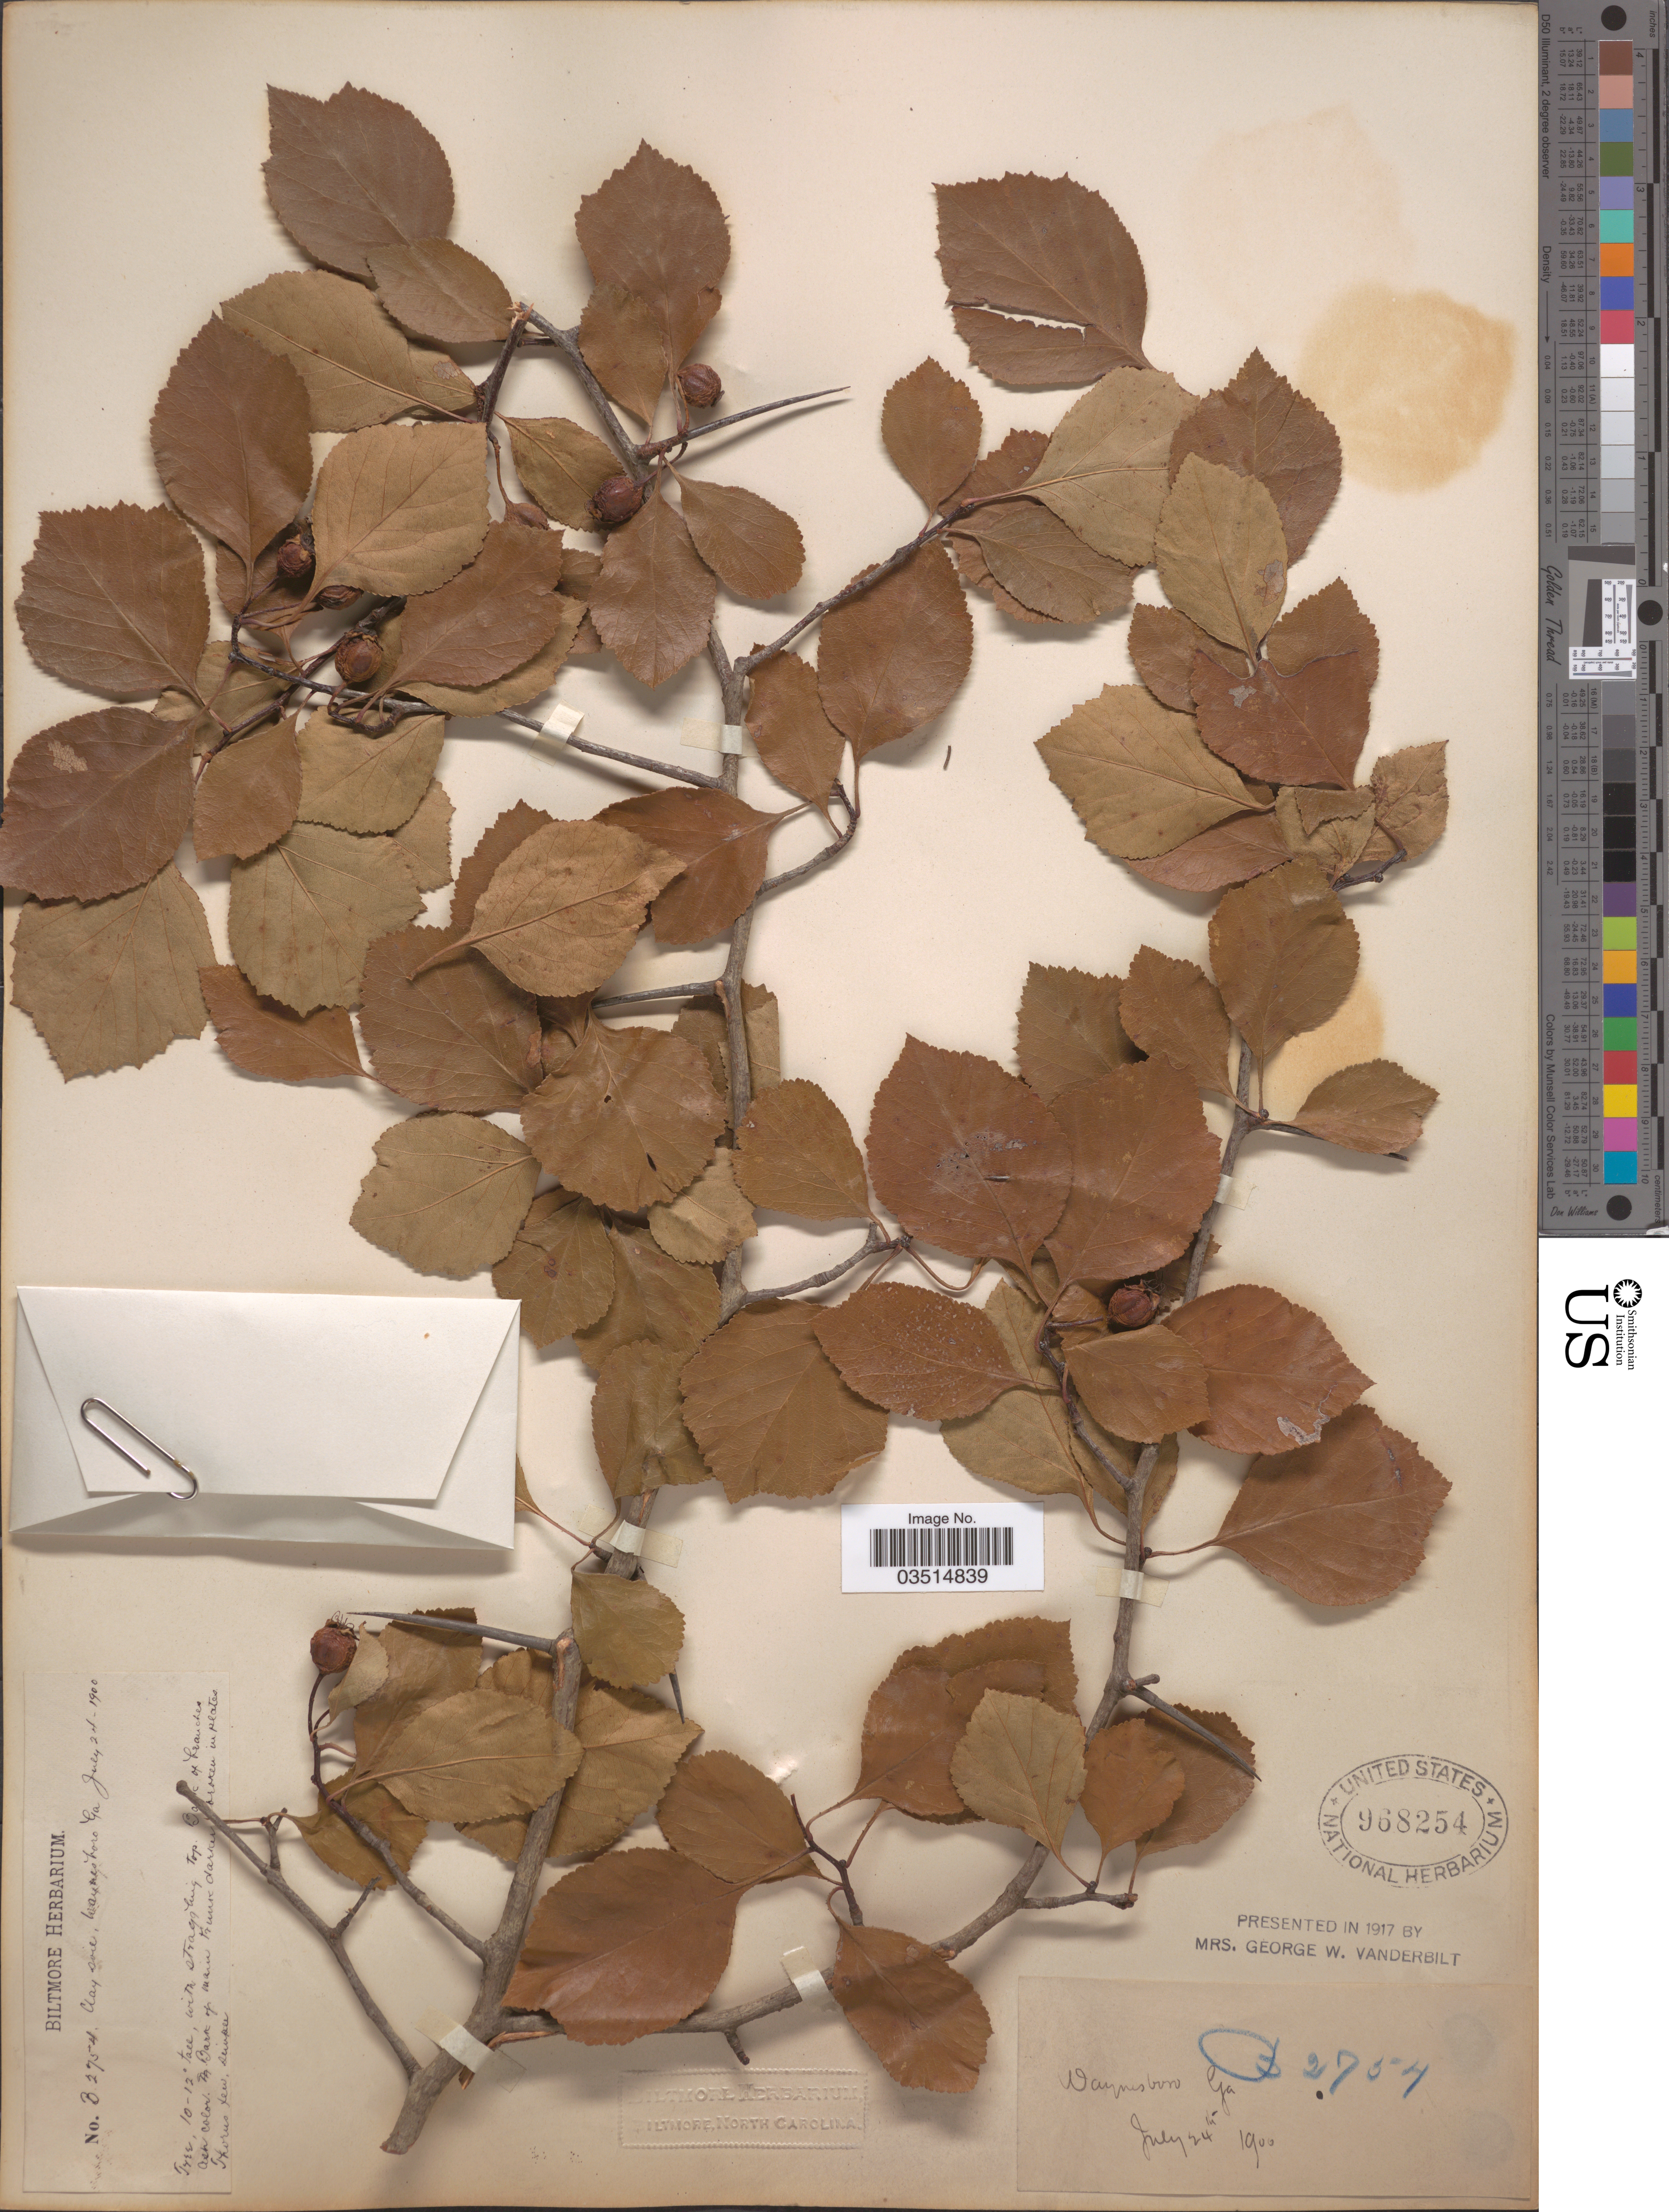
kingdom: Plantae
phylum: Tracheophyta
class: Magnoliopsida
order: Rosales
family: Rosaceae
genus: Crataegus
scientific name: Crataegus flava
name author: Aiton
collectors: ex herb. Biltmore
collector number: B2754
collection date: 1900-07-24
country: United States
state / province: Georgia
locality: Waynesboro.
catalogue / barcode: US 968254